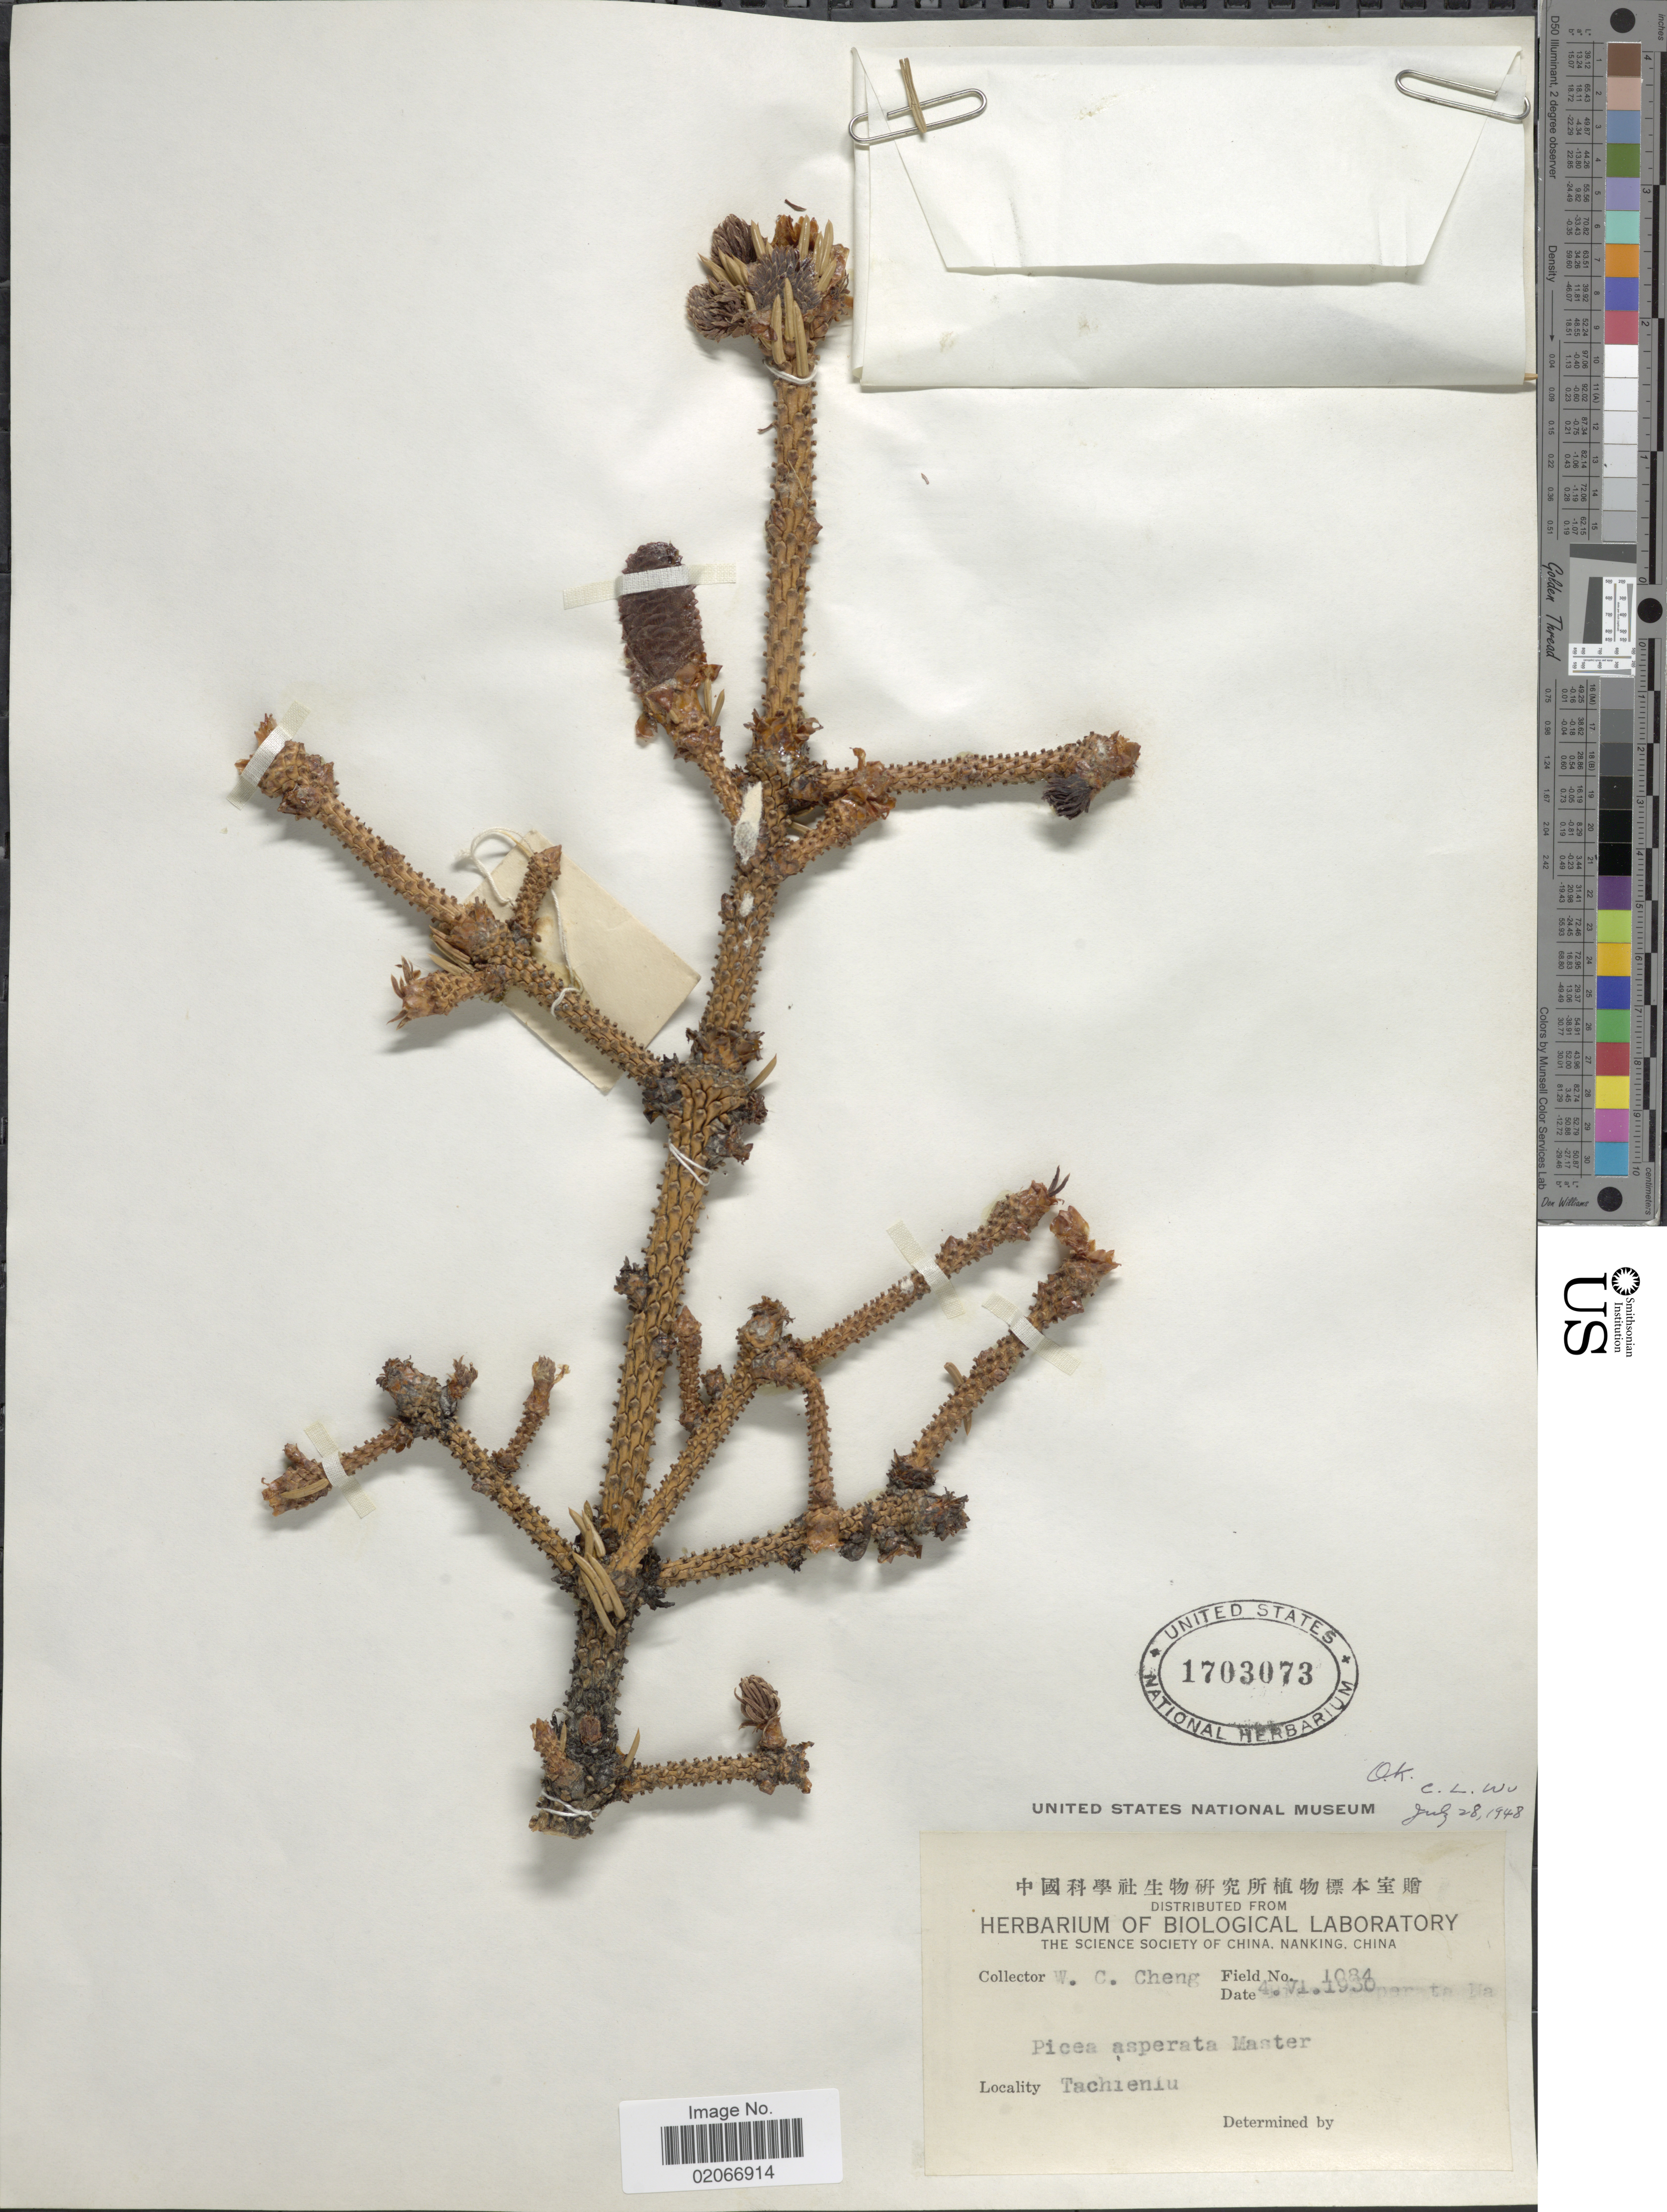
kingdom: Plantae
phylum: Tracheophyta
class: Pinopsida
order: Pinales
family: Pinaceae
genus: Picea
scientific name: Picea asperata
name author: Mast.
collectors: W. C. Cheng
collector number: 1084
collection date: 1930-06-04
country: China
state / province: Sichuan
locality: Tachienlu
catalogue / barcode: US 1703073